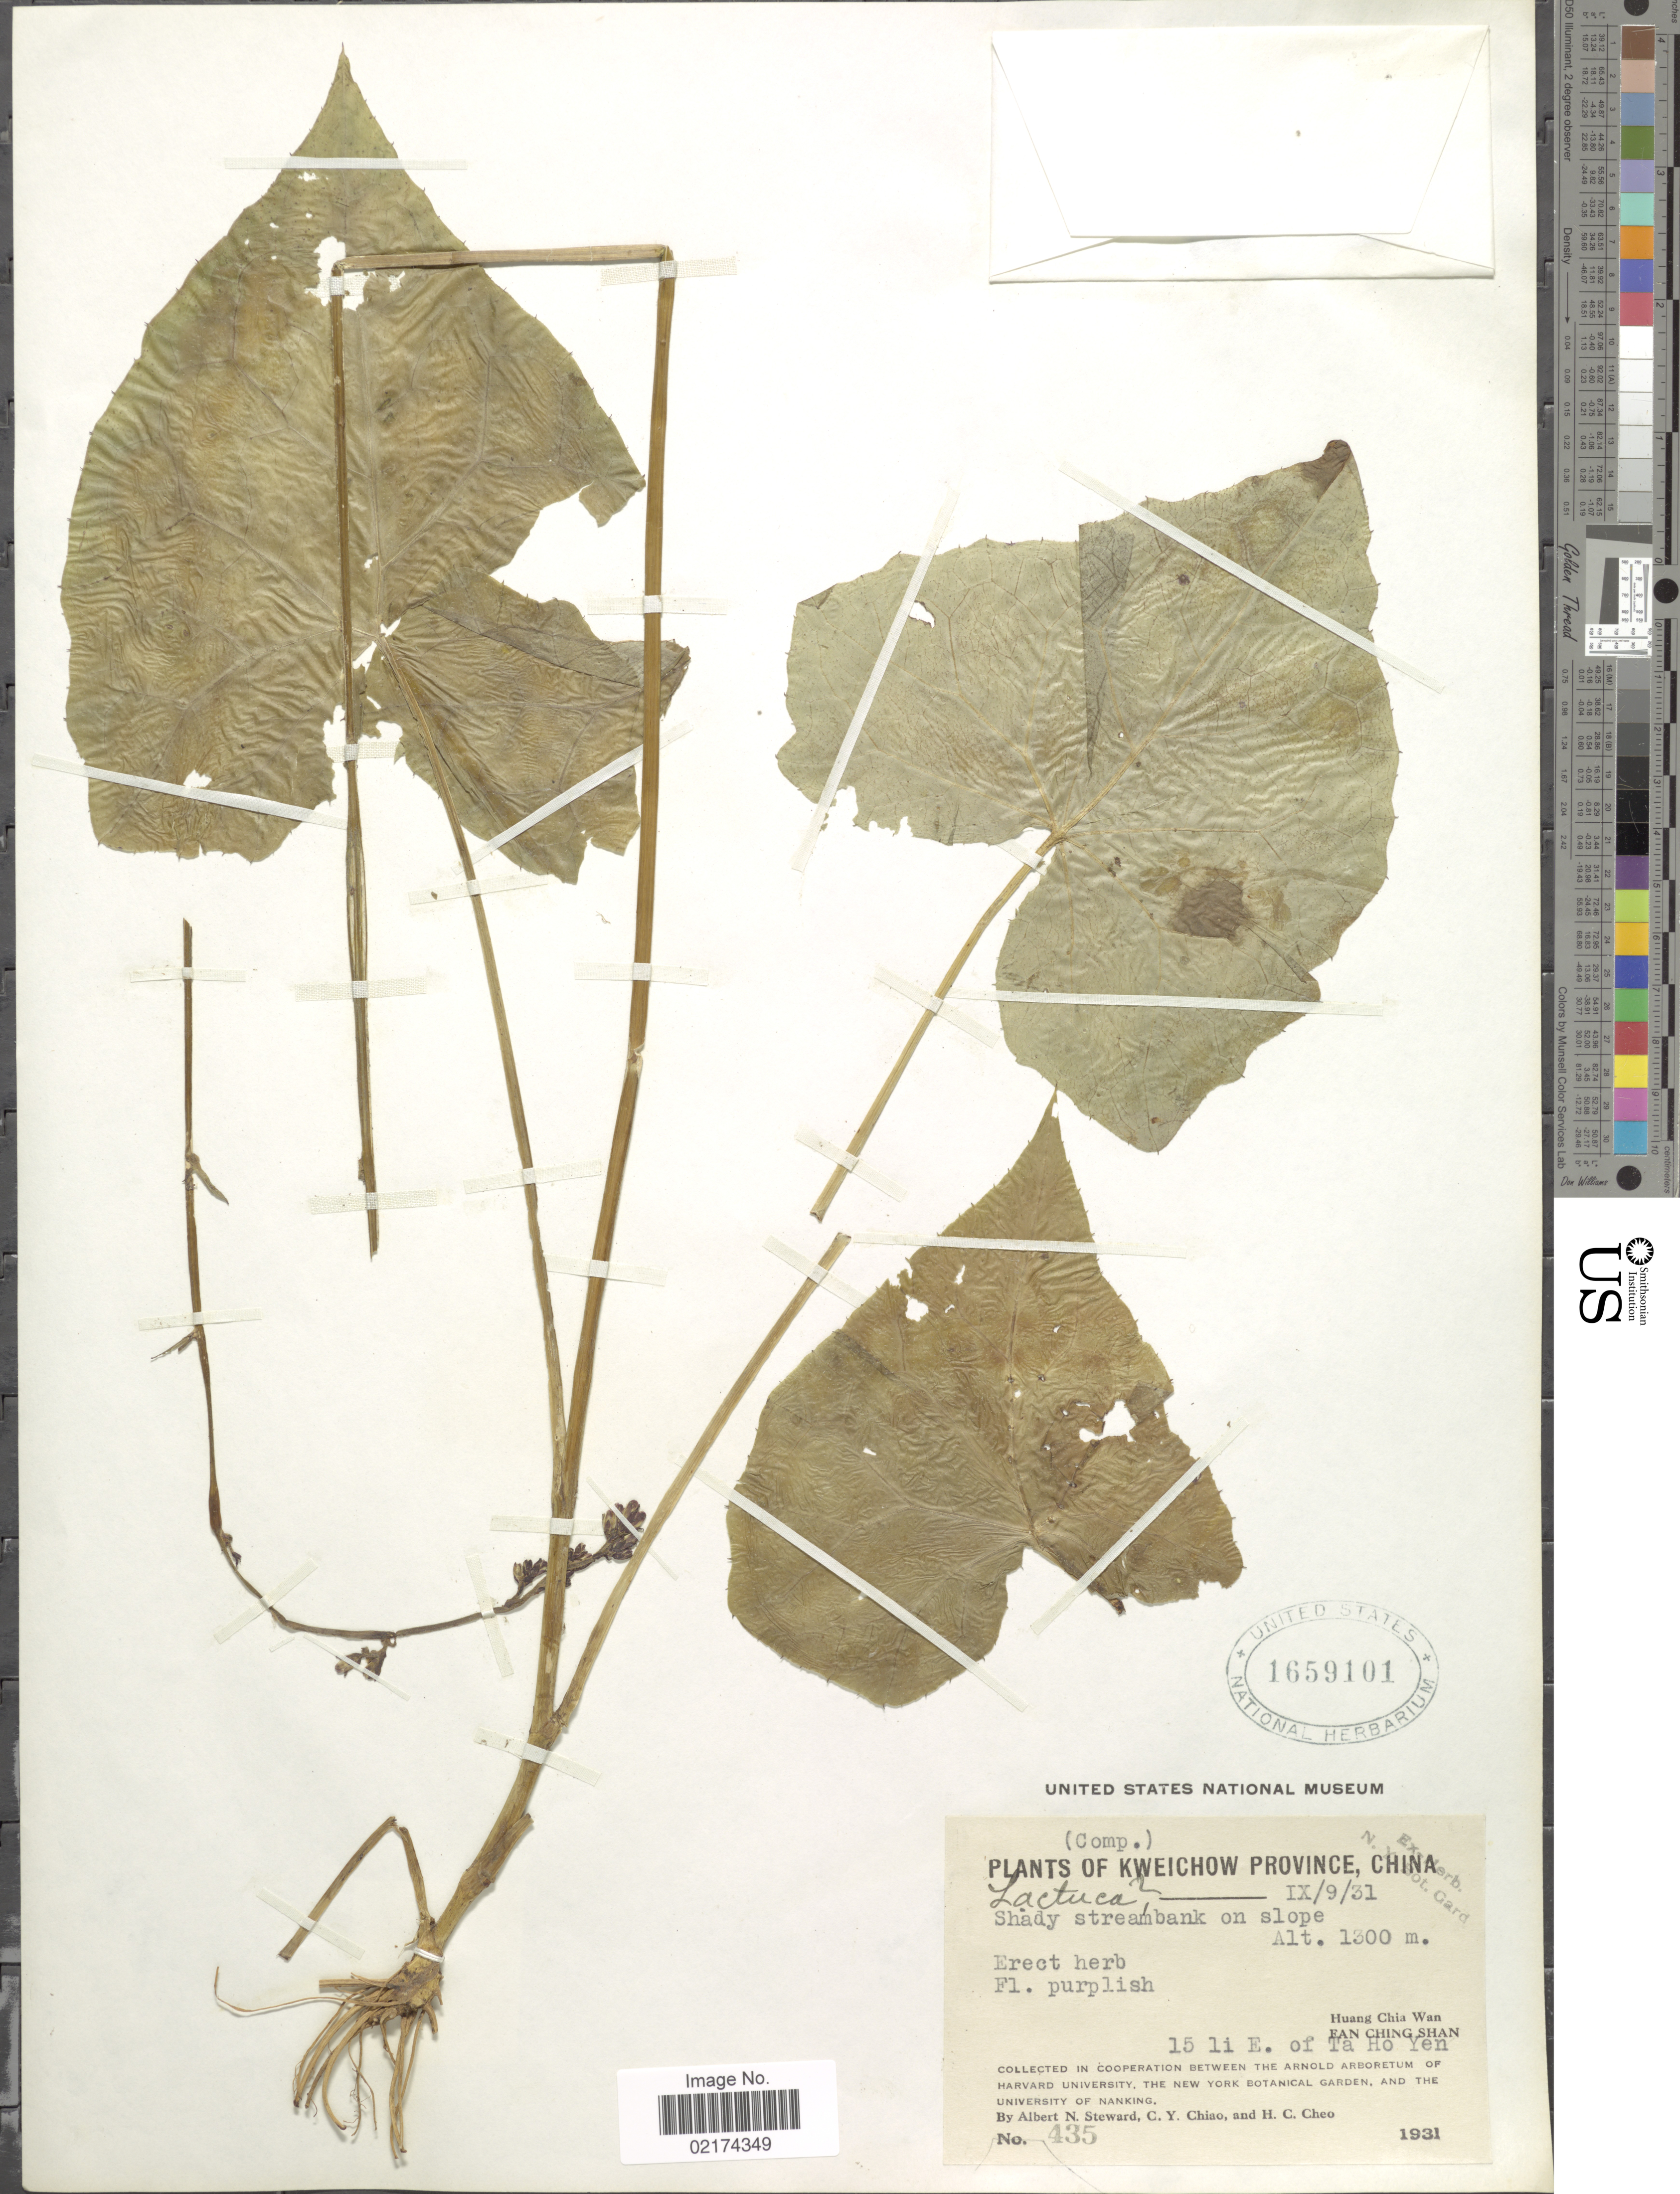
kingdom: Plantae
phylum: Tracheophyta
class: Magnoliopsida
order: Asterales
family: Asteraceae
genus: Lactuca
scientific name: Lactuca sp.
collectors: A. N. Steward, C. Y. Chiao & H. Cheo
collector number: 435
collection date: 1931-09-09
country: China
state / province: Guizhou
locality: Kweichow Province, Huang Chia Wan, Fan Ching Shan, 15 li E. of Ta Ho Yen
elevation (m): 1300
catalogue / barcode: US 1659101